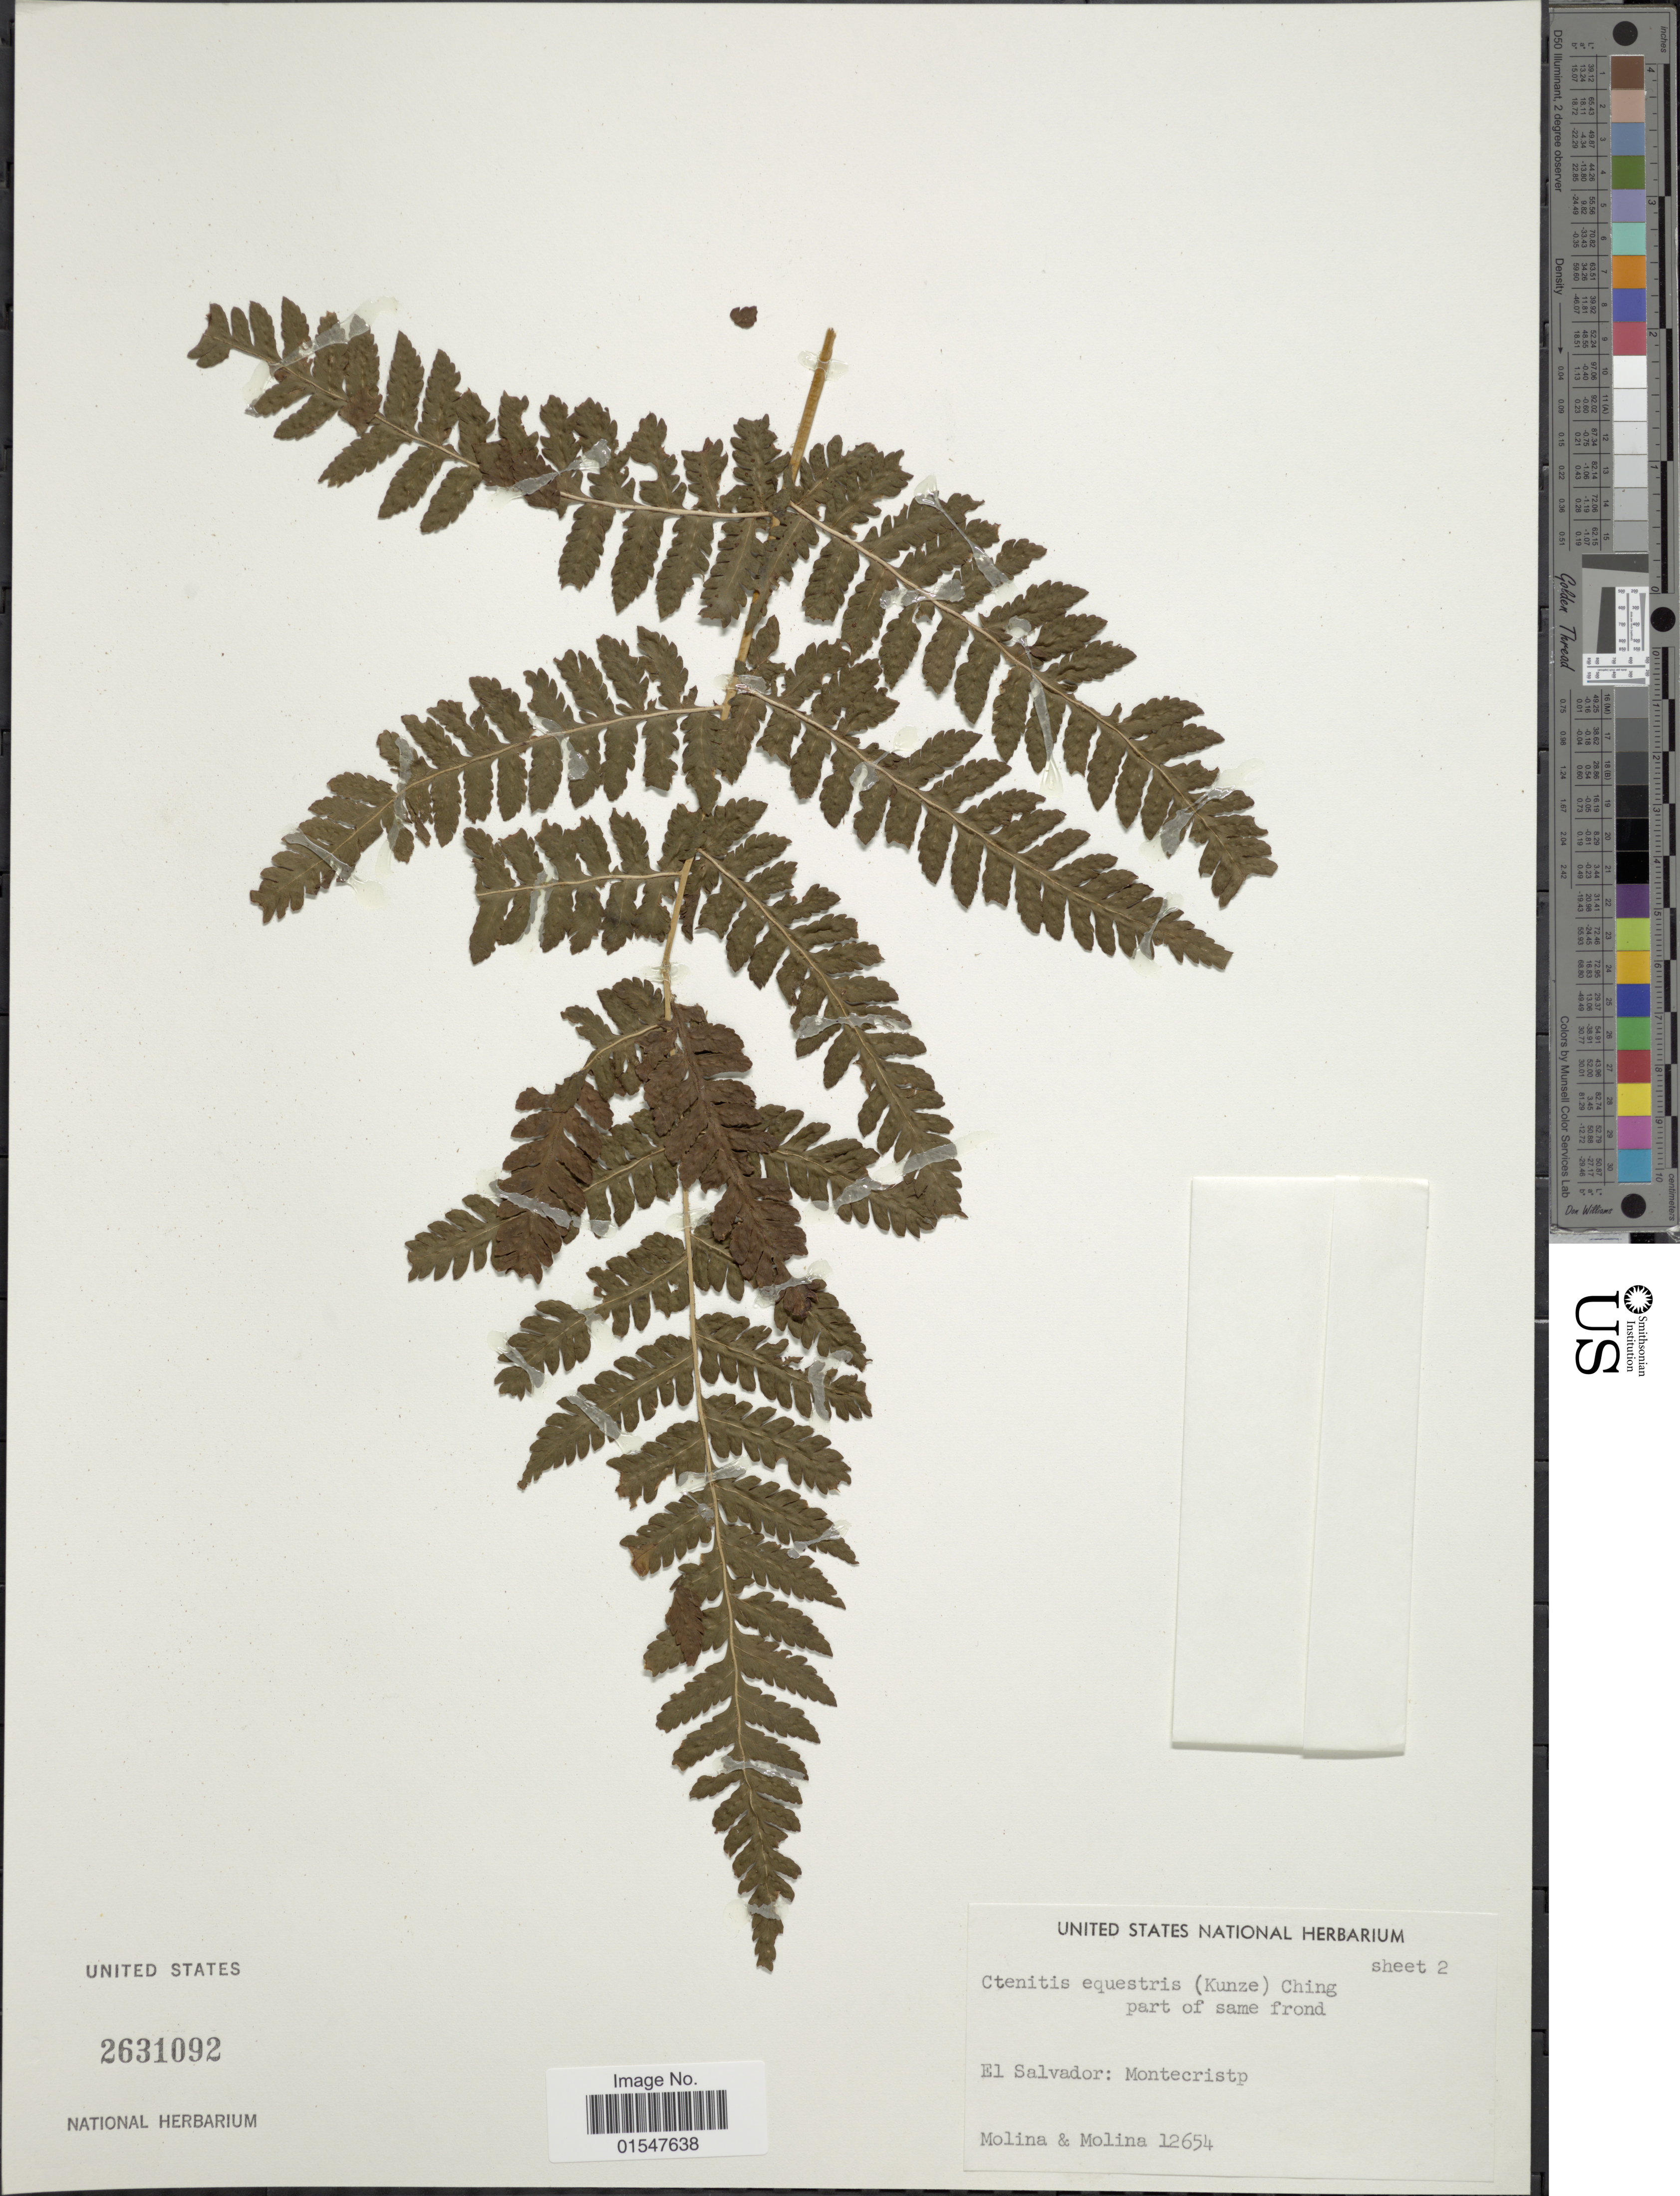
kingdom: Plantae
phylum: Tracheophyta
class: Polypodiopsida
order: Polypodiales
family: Dryopteridaceae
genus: Ctenitis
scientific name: Ctenitis equestris var. equestris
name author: (Kunze) Ching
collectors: -- Molina & -- Molina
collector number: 12654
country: El Salvador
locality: Montecristp.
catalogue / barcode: US 2631092